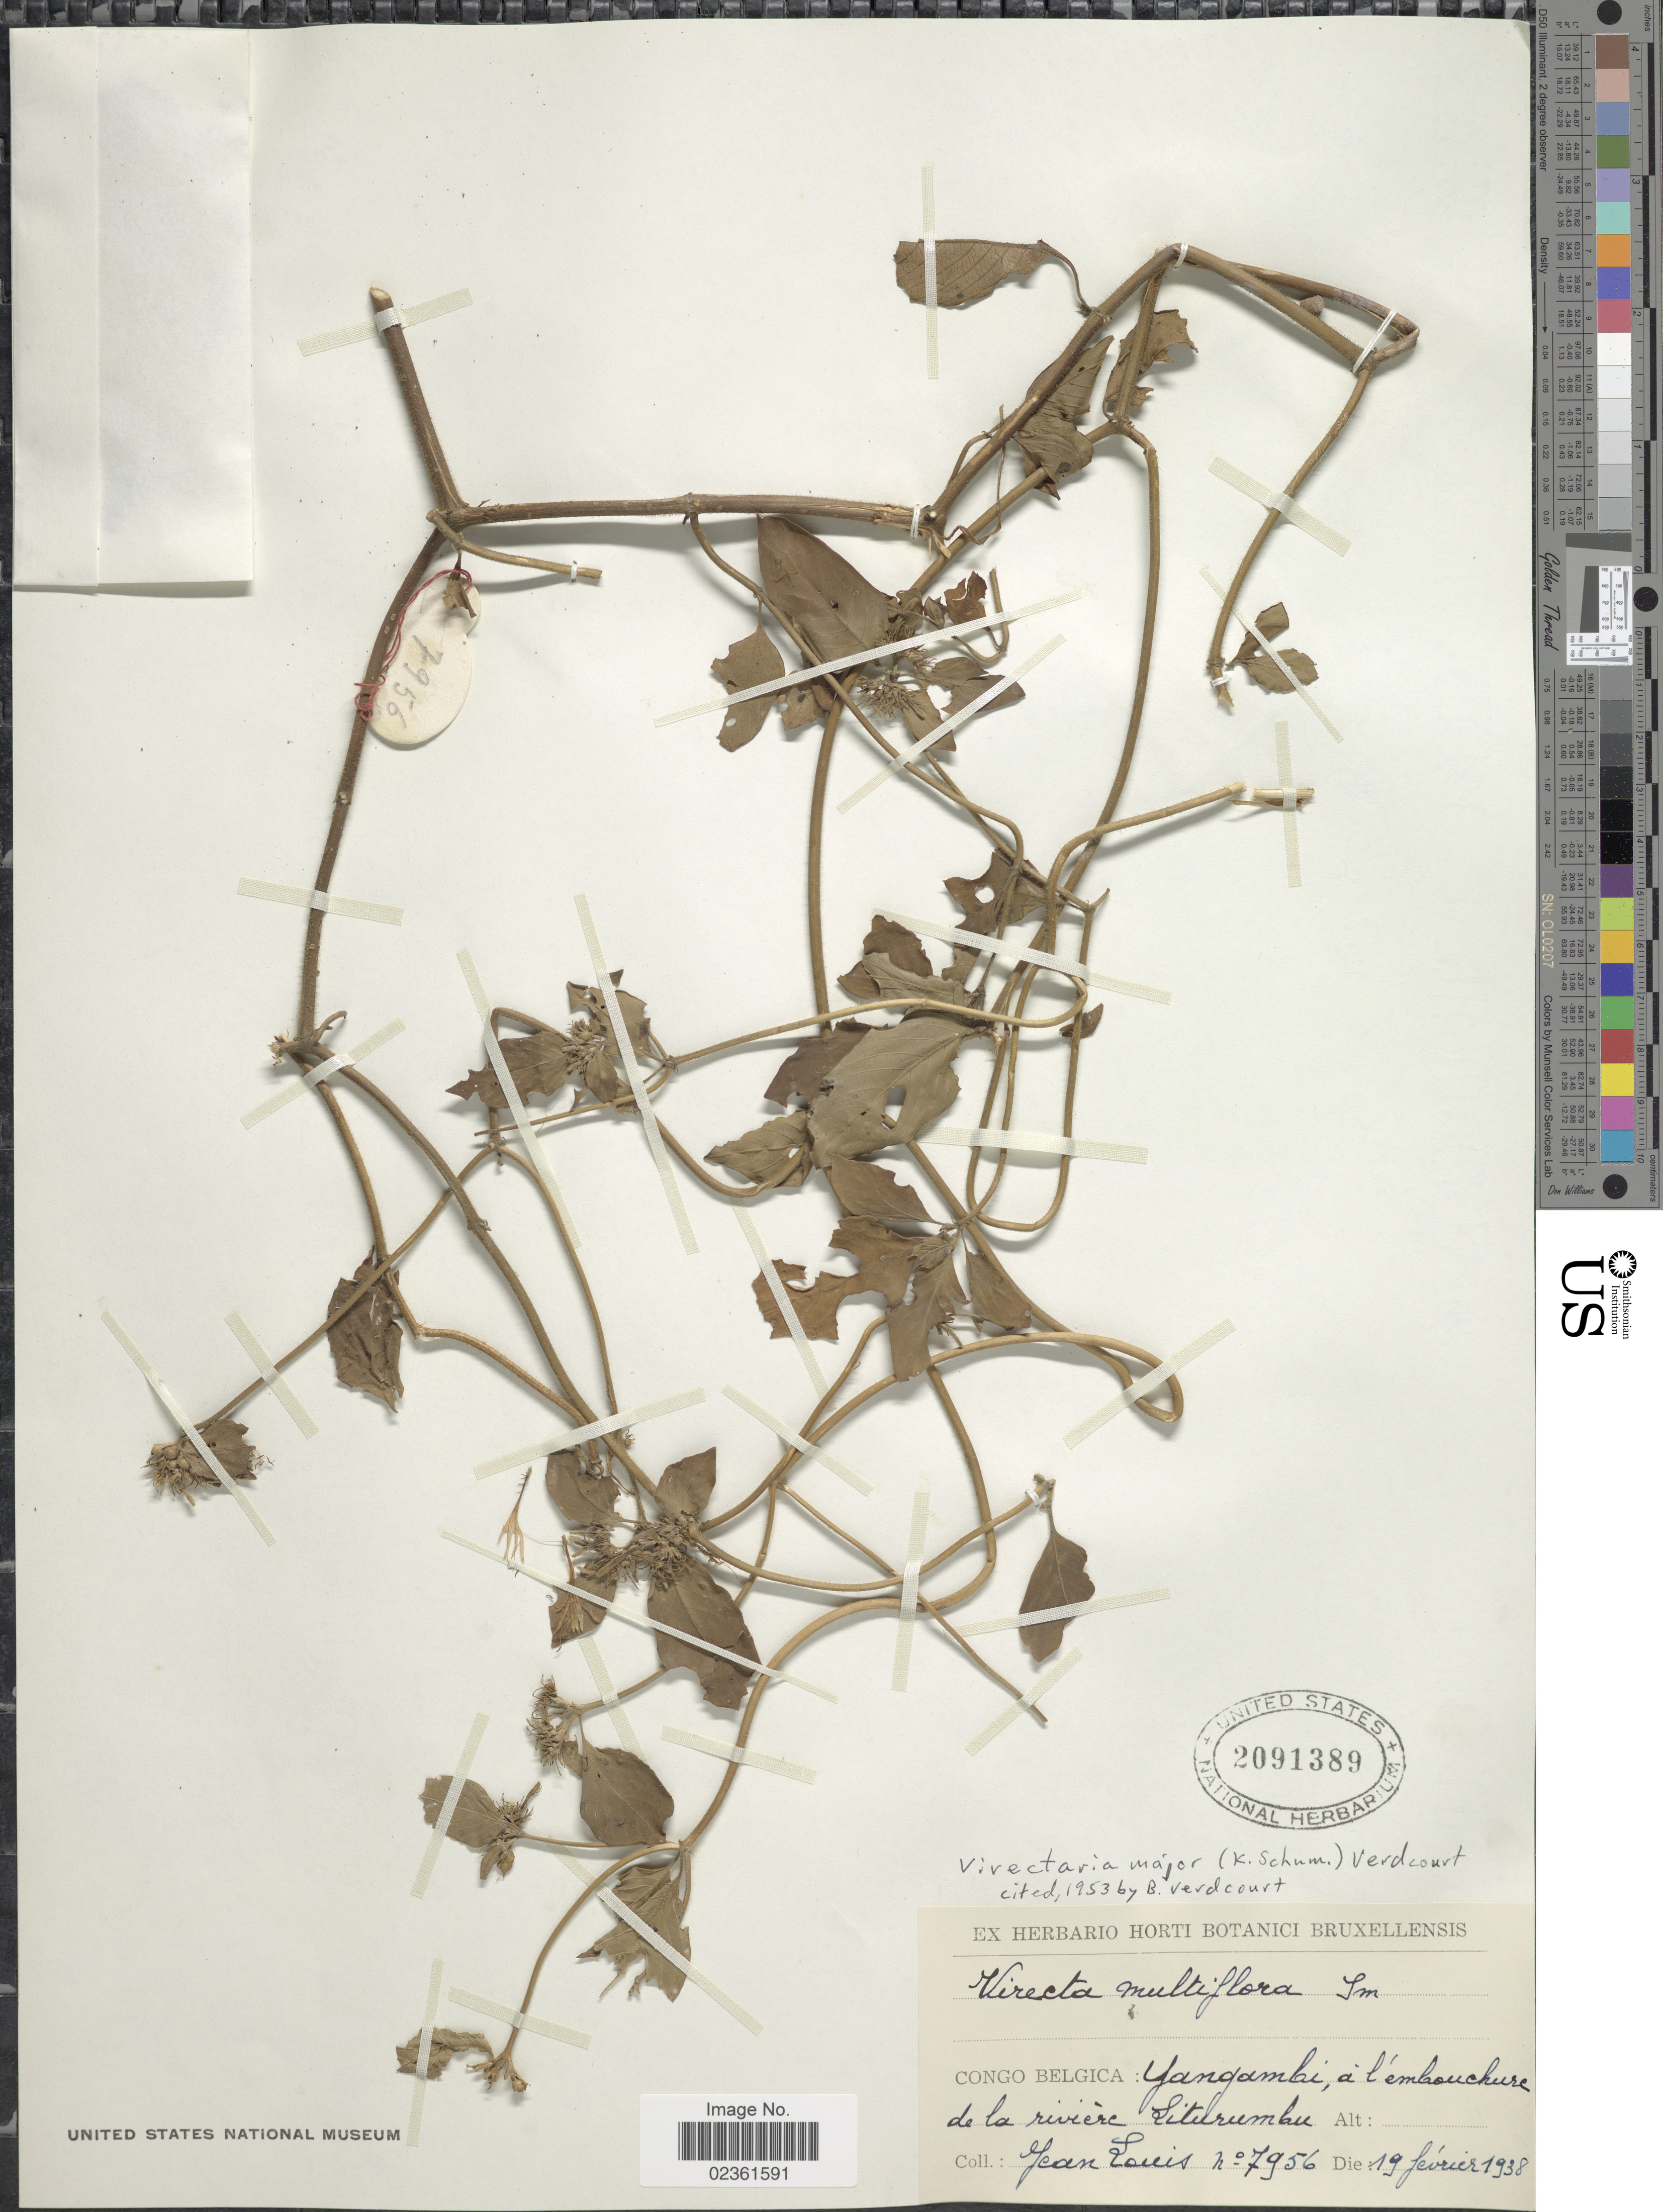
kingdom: Plantae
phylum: Tracheophyta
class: Magnoliopsida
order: Gentianales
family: Rubiaceae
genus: Virectaria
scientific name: Virectaria major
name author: (K. Schum.) Verdc.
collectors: J. Louis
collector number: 7956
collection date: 1938-02-19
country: Congo, Democratic Republic of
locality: Congo Belgica: Yangambi, a l'embanchure de la riviere Yangambi.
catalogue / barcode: US 2091389